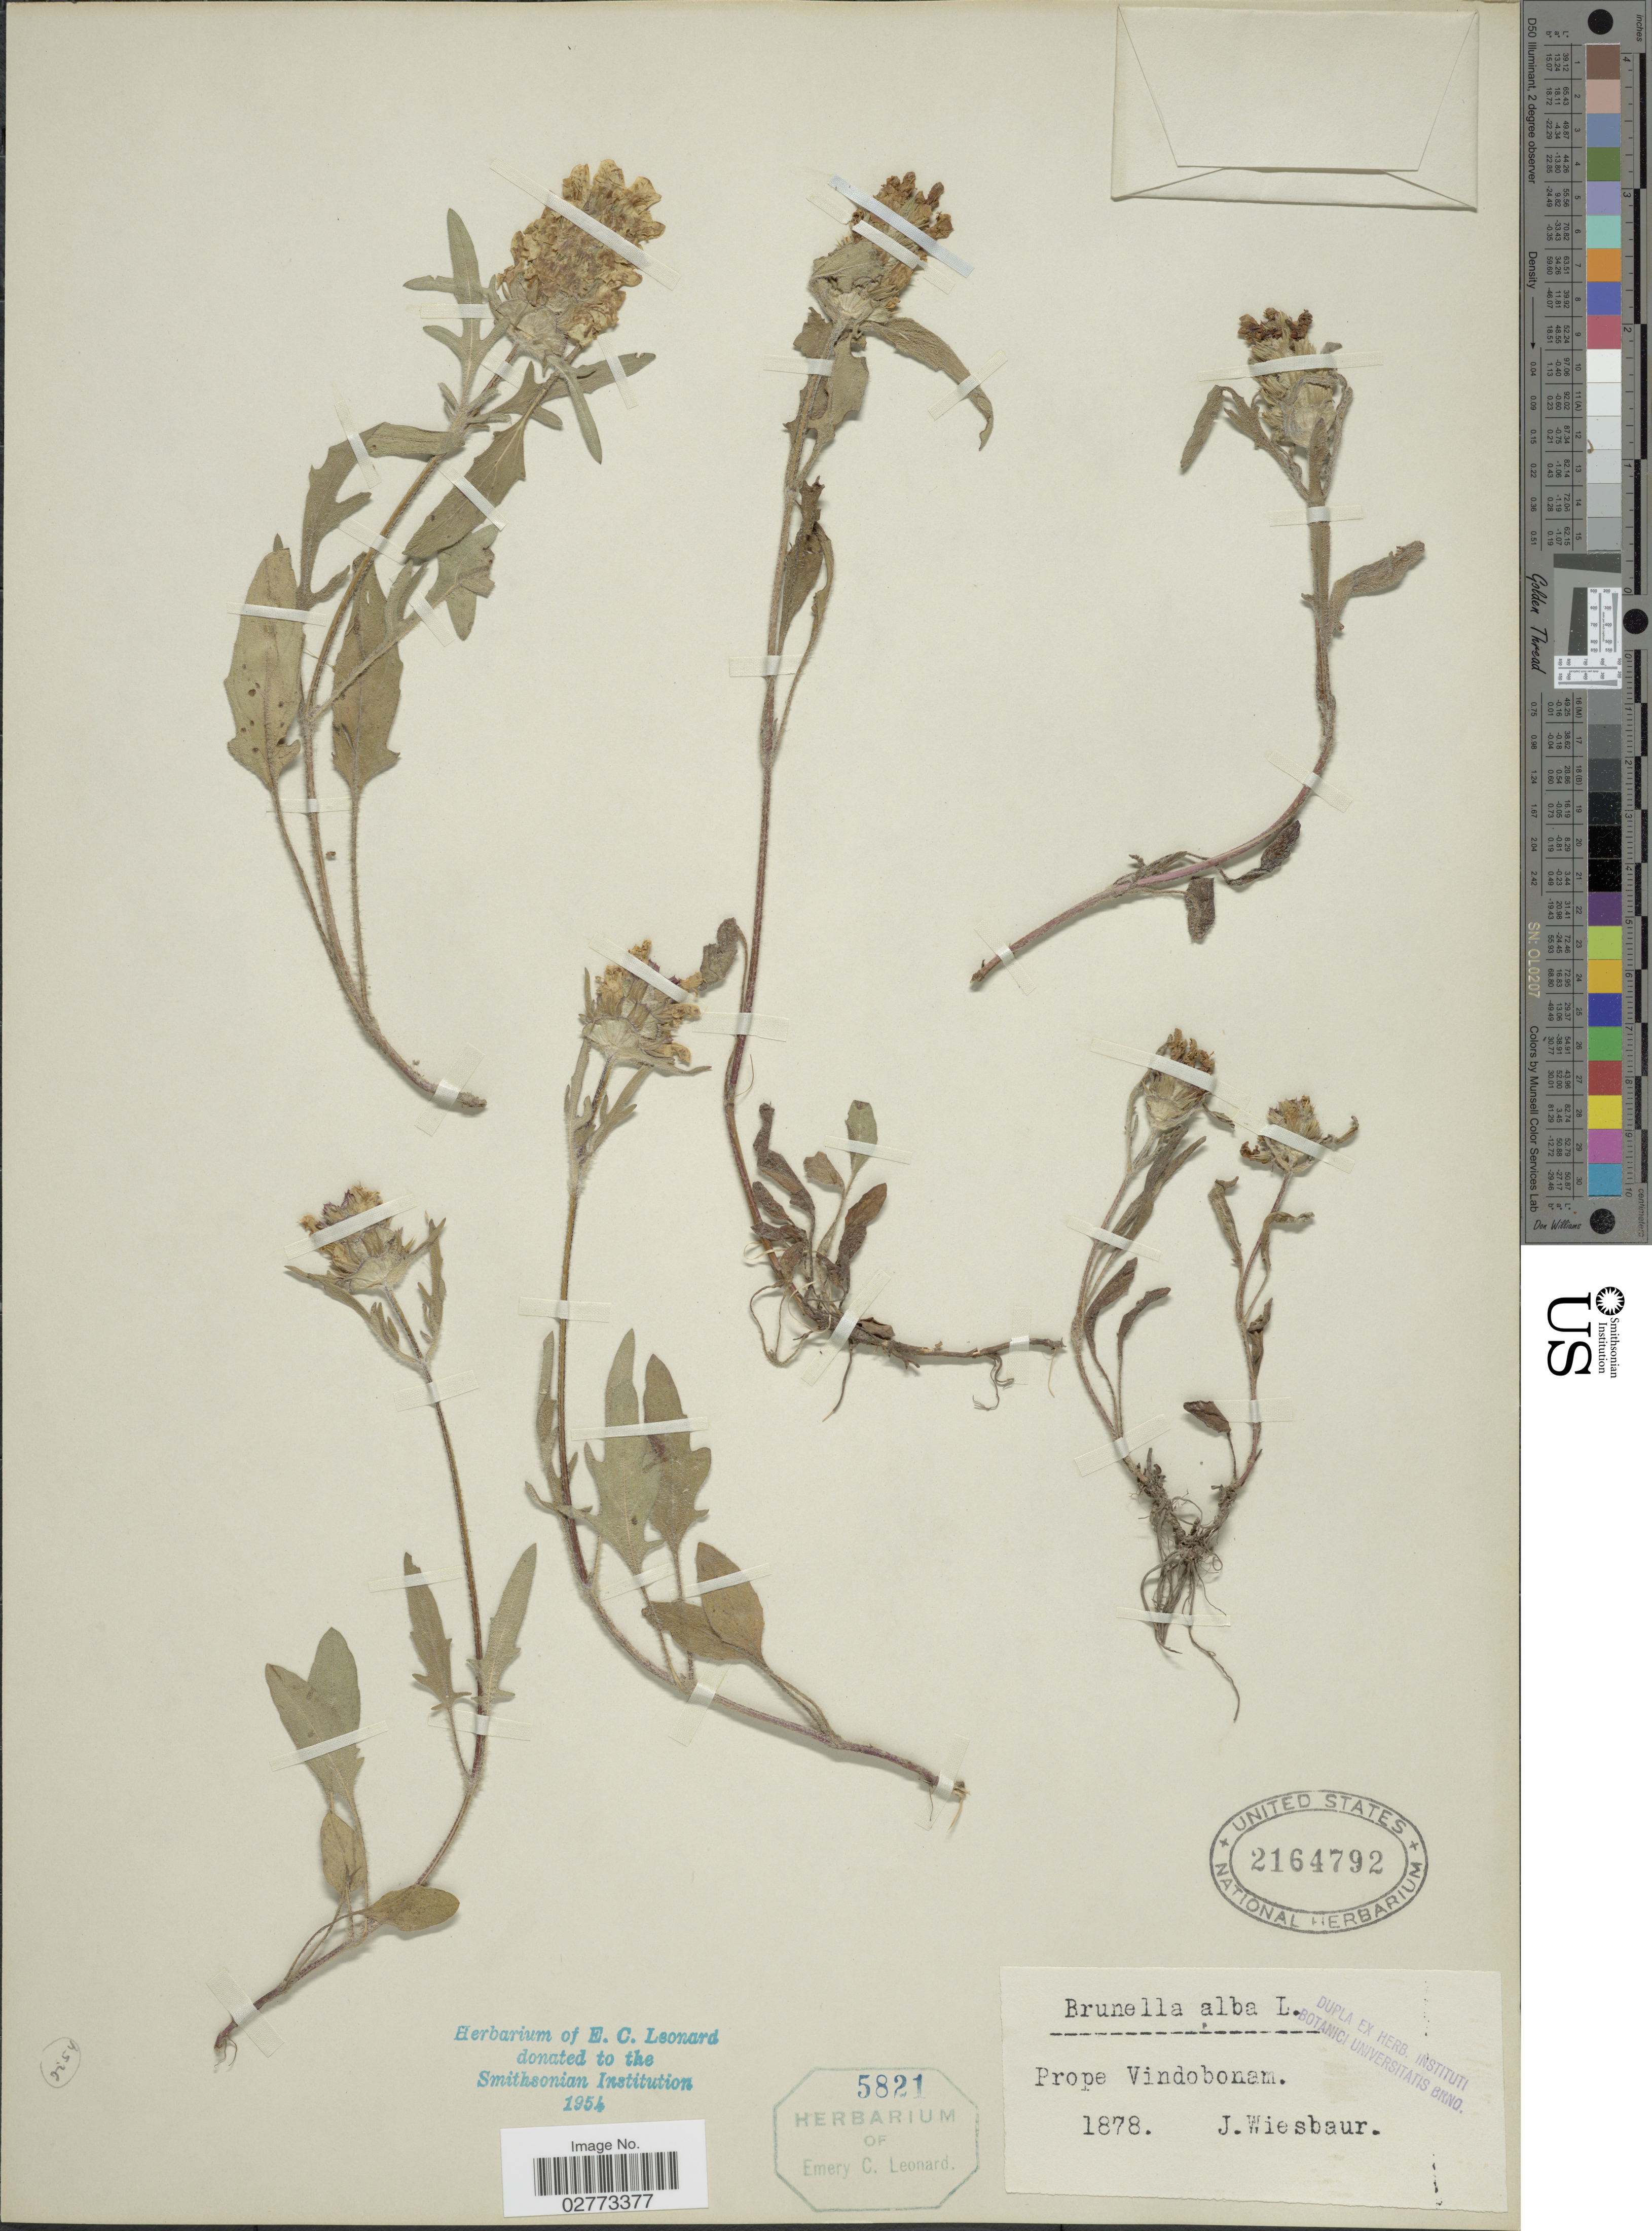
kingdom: Plantae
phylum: Tracheophyta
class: Magnoliopsida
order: Lamiales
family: Lamiaceae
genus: Prunella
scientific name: Prunella alba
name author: Pall. ex M. Bieb.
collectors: J. Wiesbaur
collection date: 1878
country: Austria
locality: Prope Vindobonam.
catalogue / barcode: US 2164792